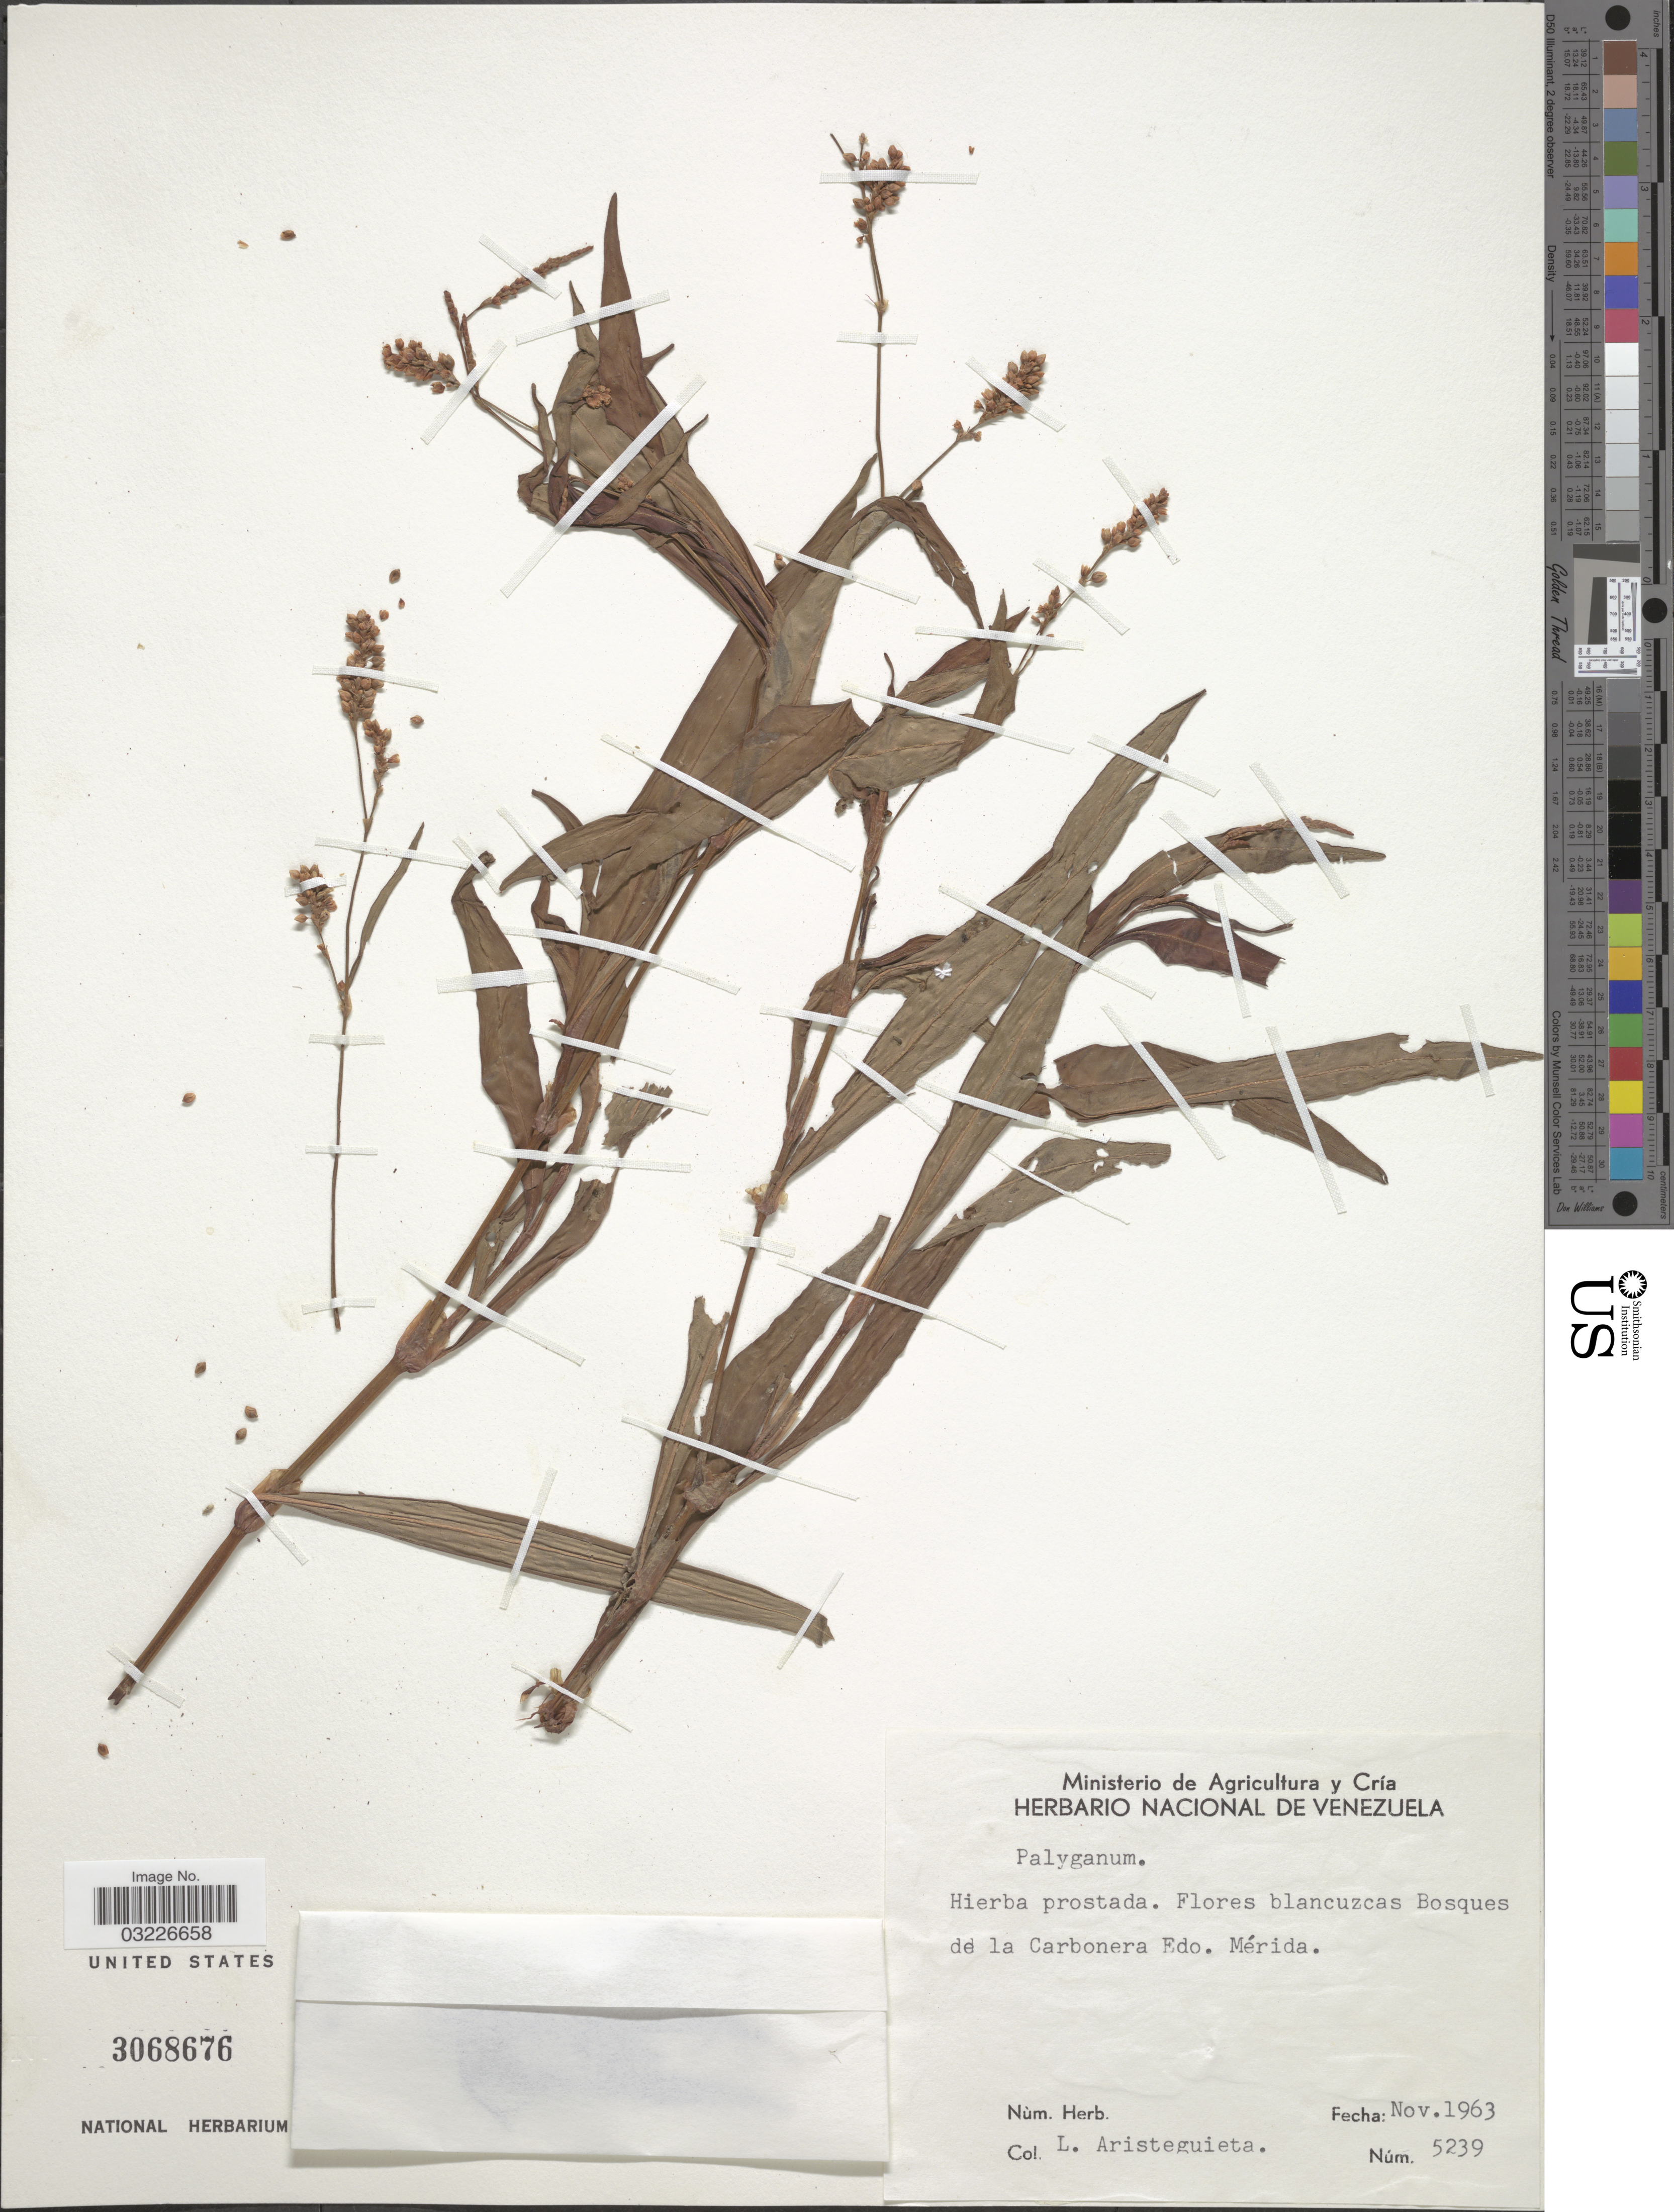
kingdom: Plantae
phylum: Tracheophyta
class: Magnoliopsida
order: Caryophyllales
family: Polygonaceae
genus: Polygonum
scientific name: Polygonum sp.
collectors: L. Aristeguieta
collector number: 5239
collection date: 1963-11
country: Venezuela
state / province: Mérida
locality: Bosques de la Carbonera.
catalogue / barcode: US 3068676